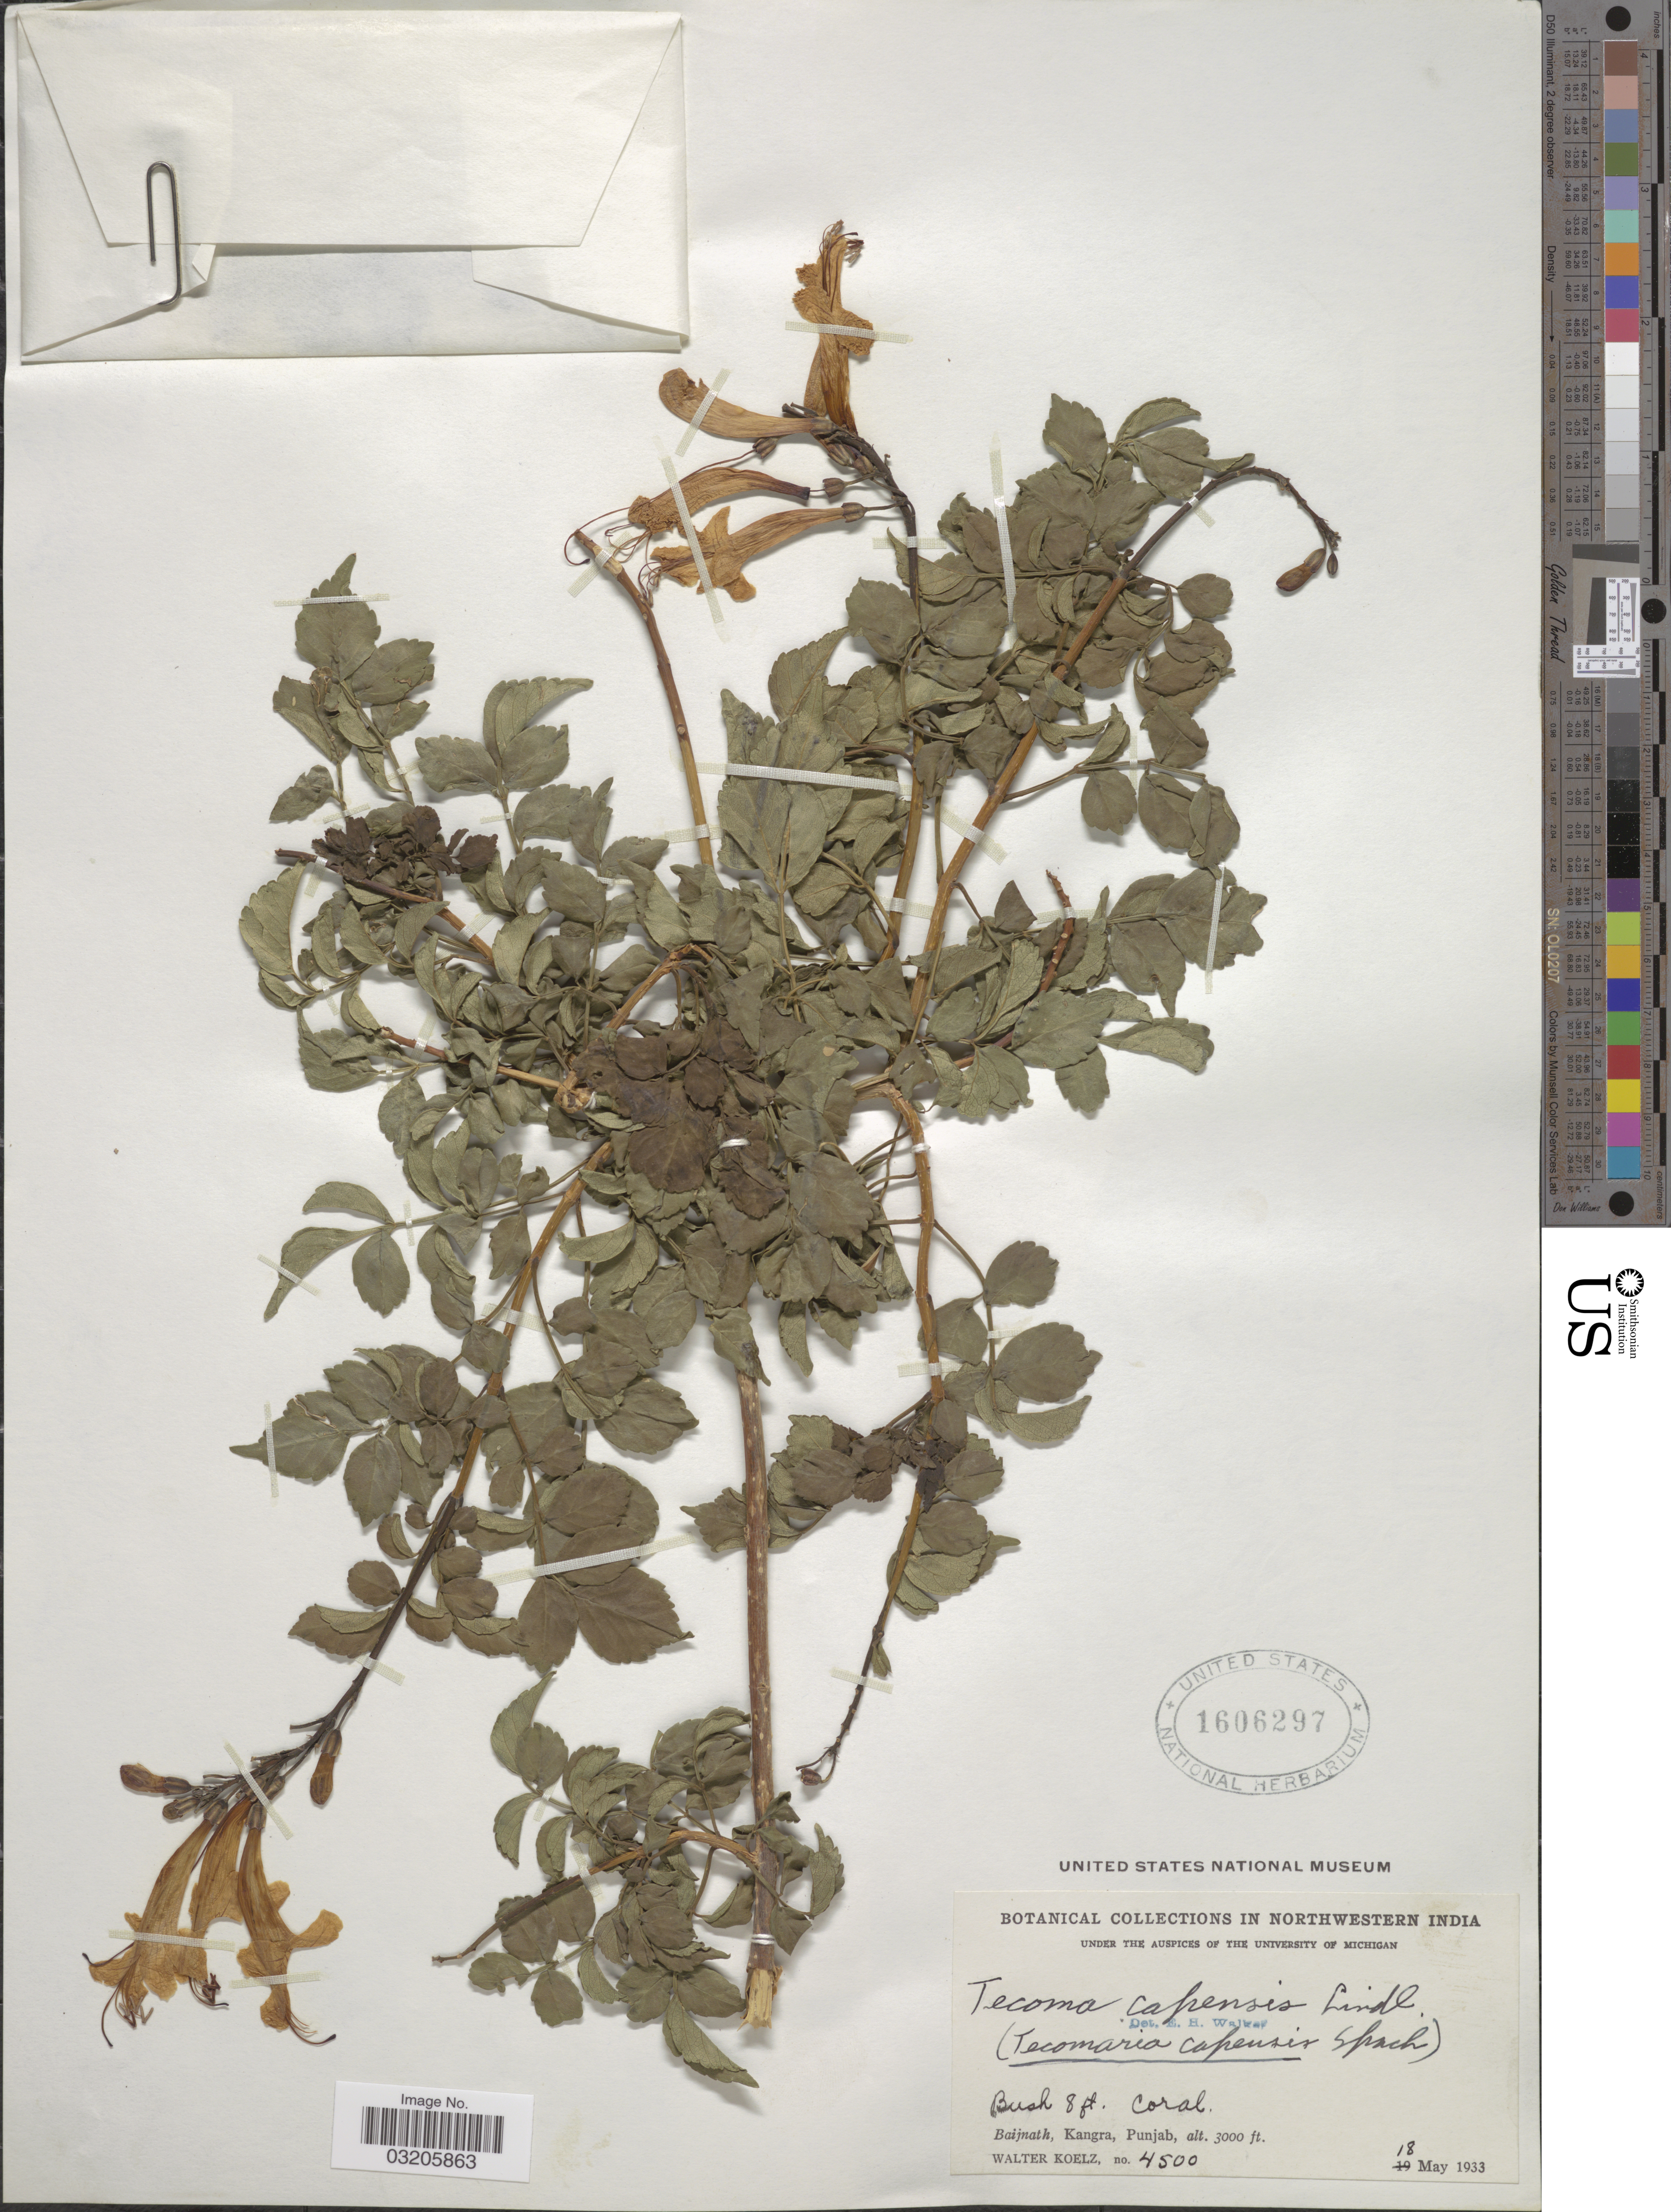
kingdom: Plantae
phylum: Tracheophyta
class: Magnoliopsida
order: Lamiales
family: Bignoniaceae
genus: Tecoma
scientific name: Tecoma capensis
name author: (Thunb.) Lindl.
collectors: W. N. Koelz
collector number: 4500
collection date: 1933-05-18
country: India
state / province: Punjab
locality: Northwestern India. Baijnath, Kangra.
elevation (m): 914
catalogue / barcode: US 1606297